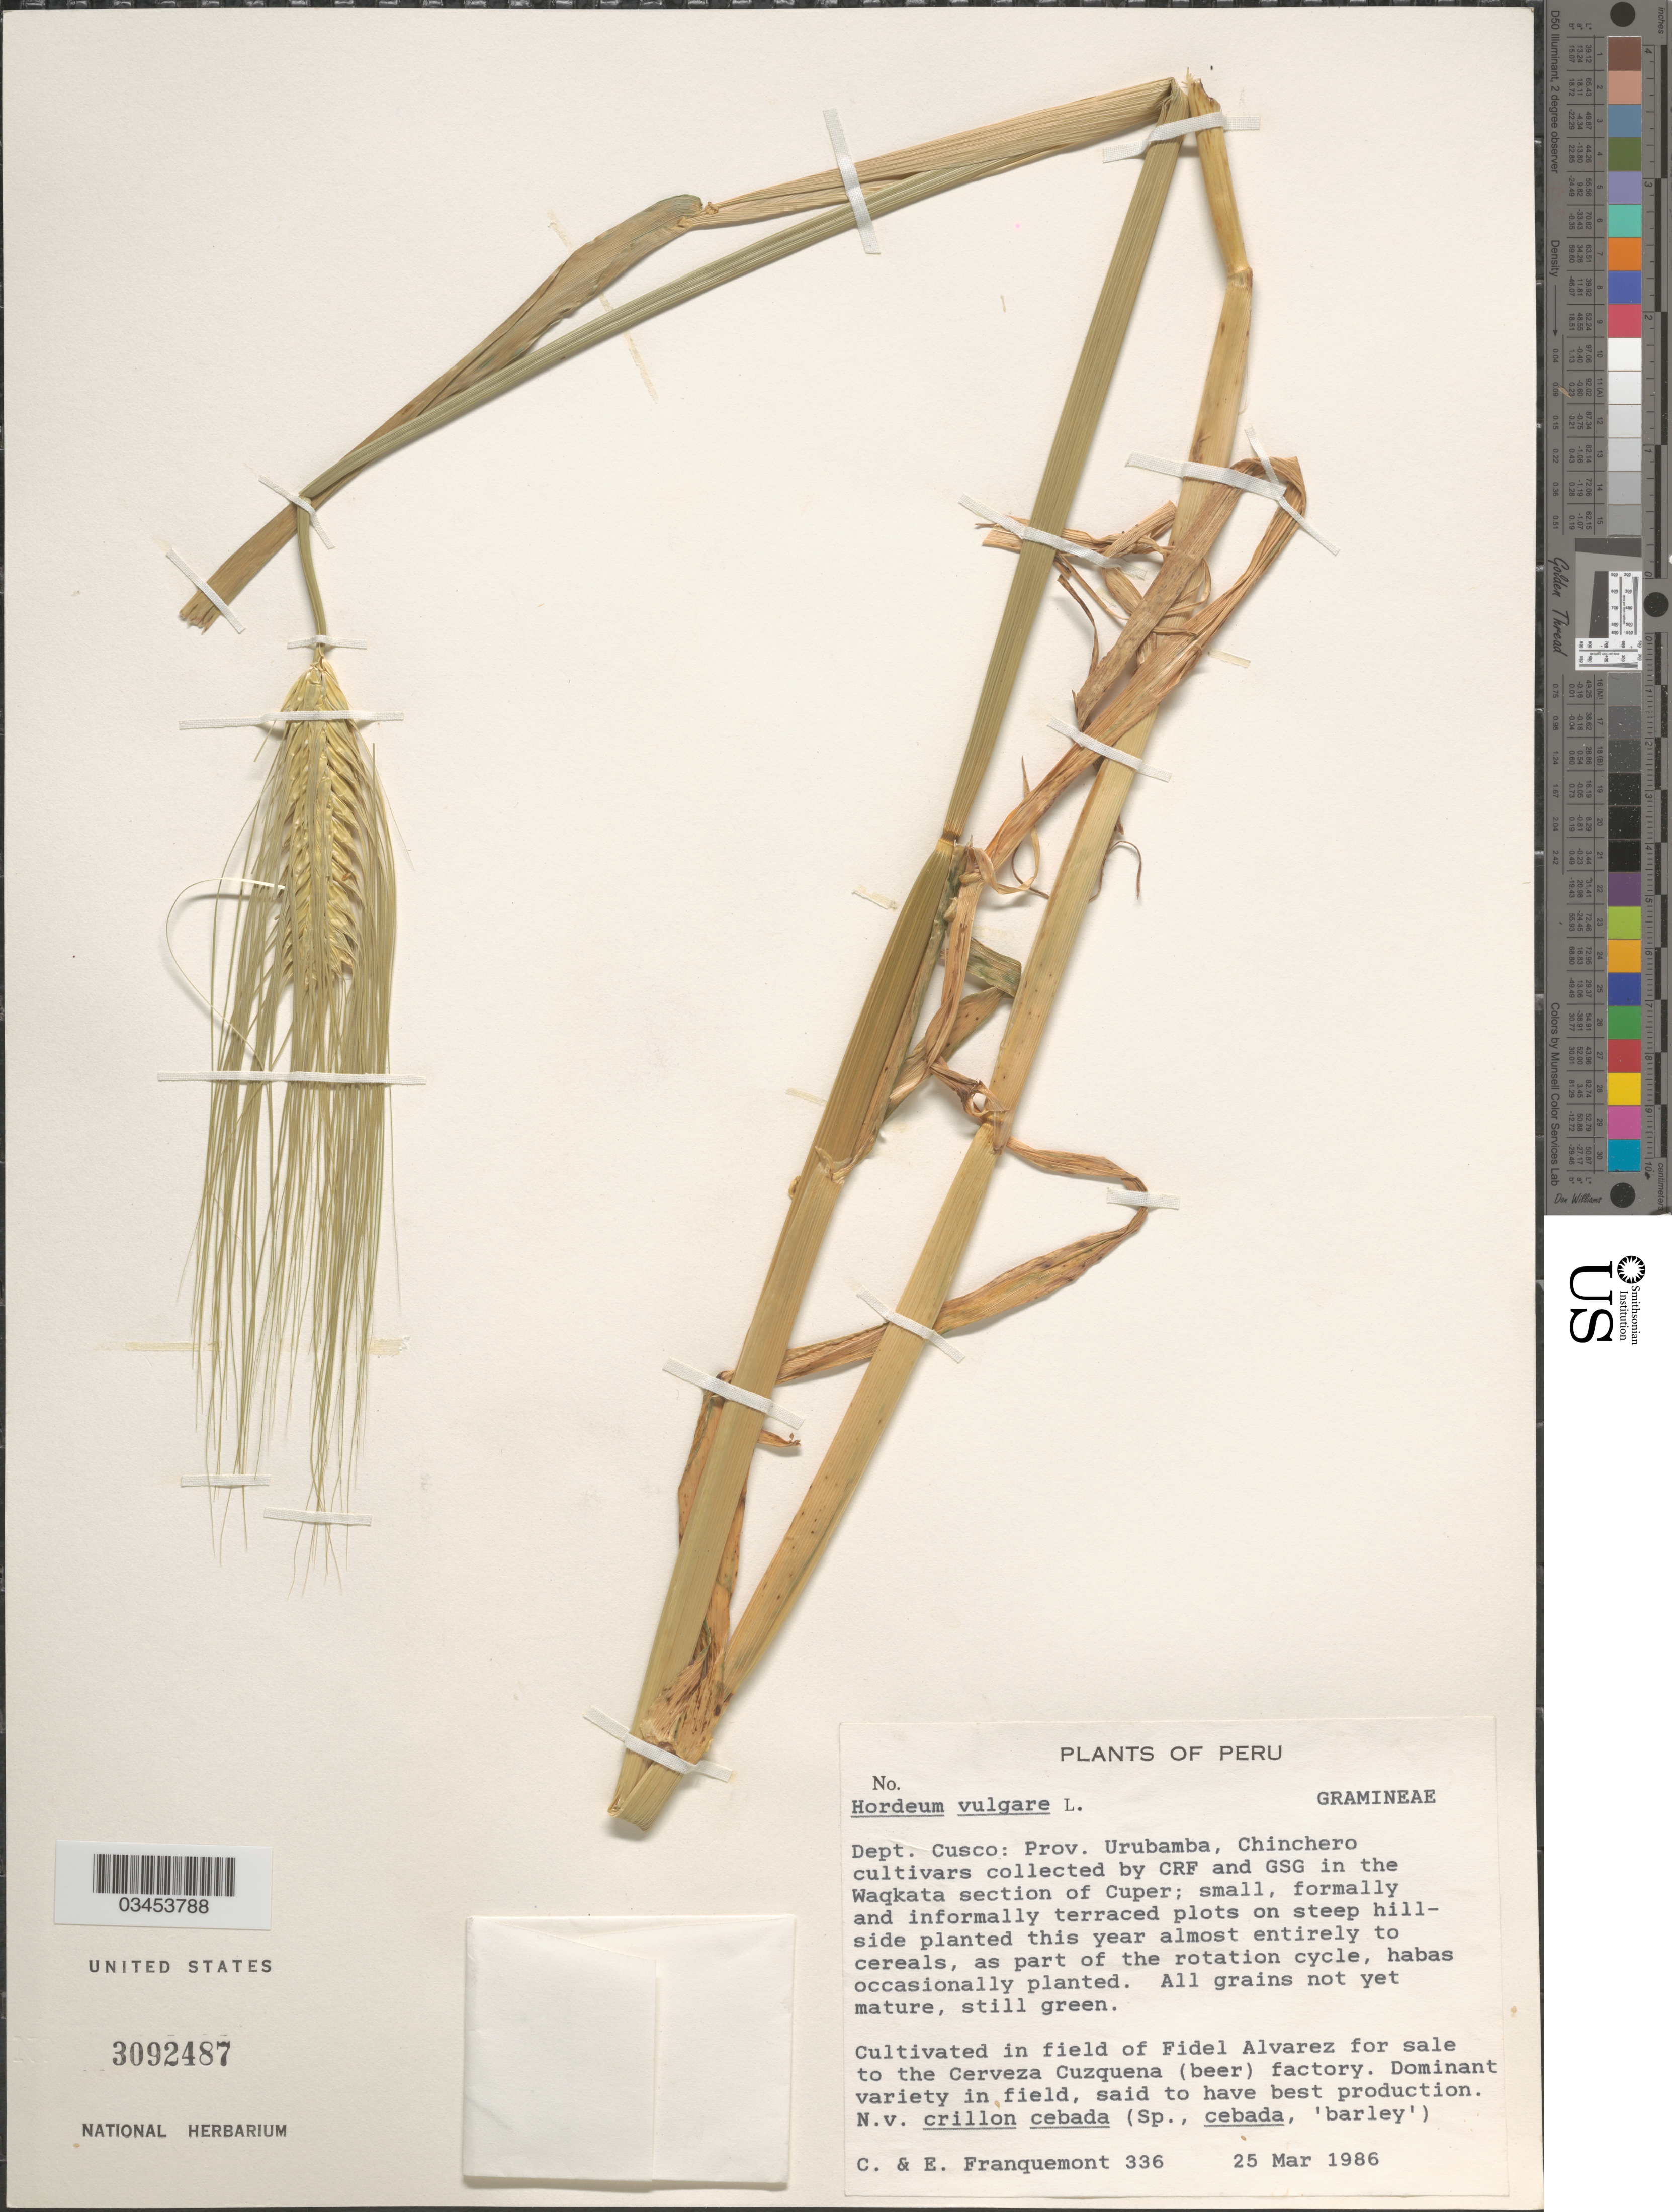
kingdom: Plantae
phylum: Tracheophyta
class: Liliopsida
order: Poales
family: Poaceae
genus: Hordeum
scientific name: Hordeum vulgare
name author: L.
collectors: C. Franquemont & E. Franquemont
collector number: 336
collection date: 1986-03-25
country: Peru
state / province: Cusco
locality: Dept. Cusco: Prov. Urubamba, Chinchero cultivars collected by CRF and GSG in the Waqkata section of Cuper. Cultivated in field of Fidel Alvares for sale to the Cerveza Cuzquena (beer) factory.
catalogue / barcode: US 3092487